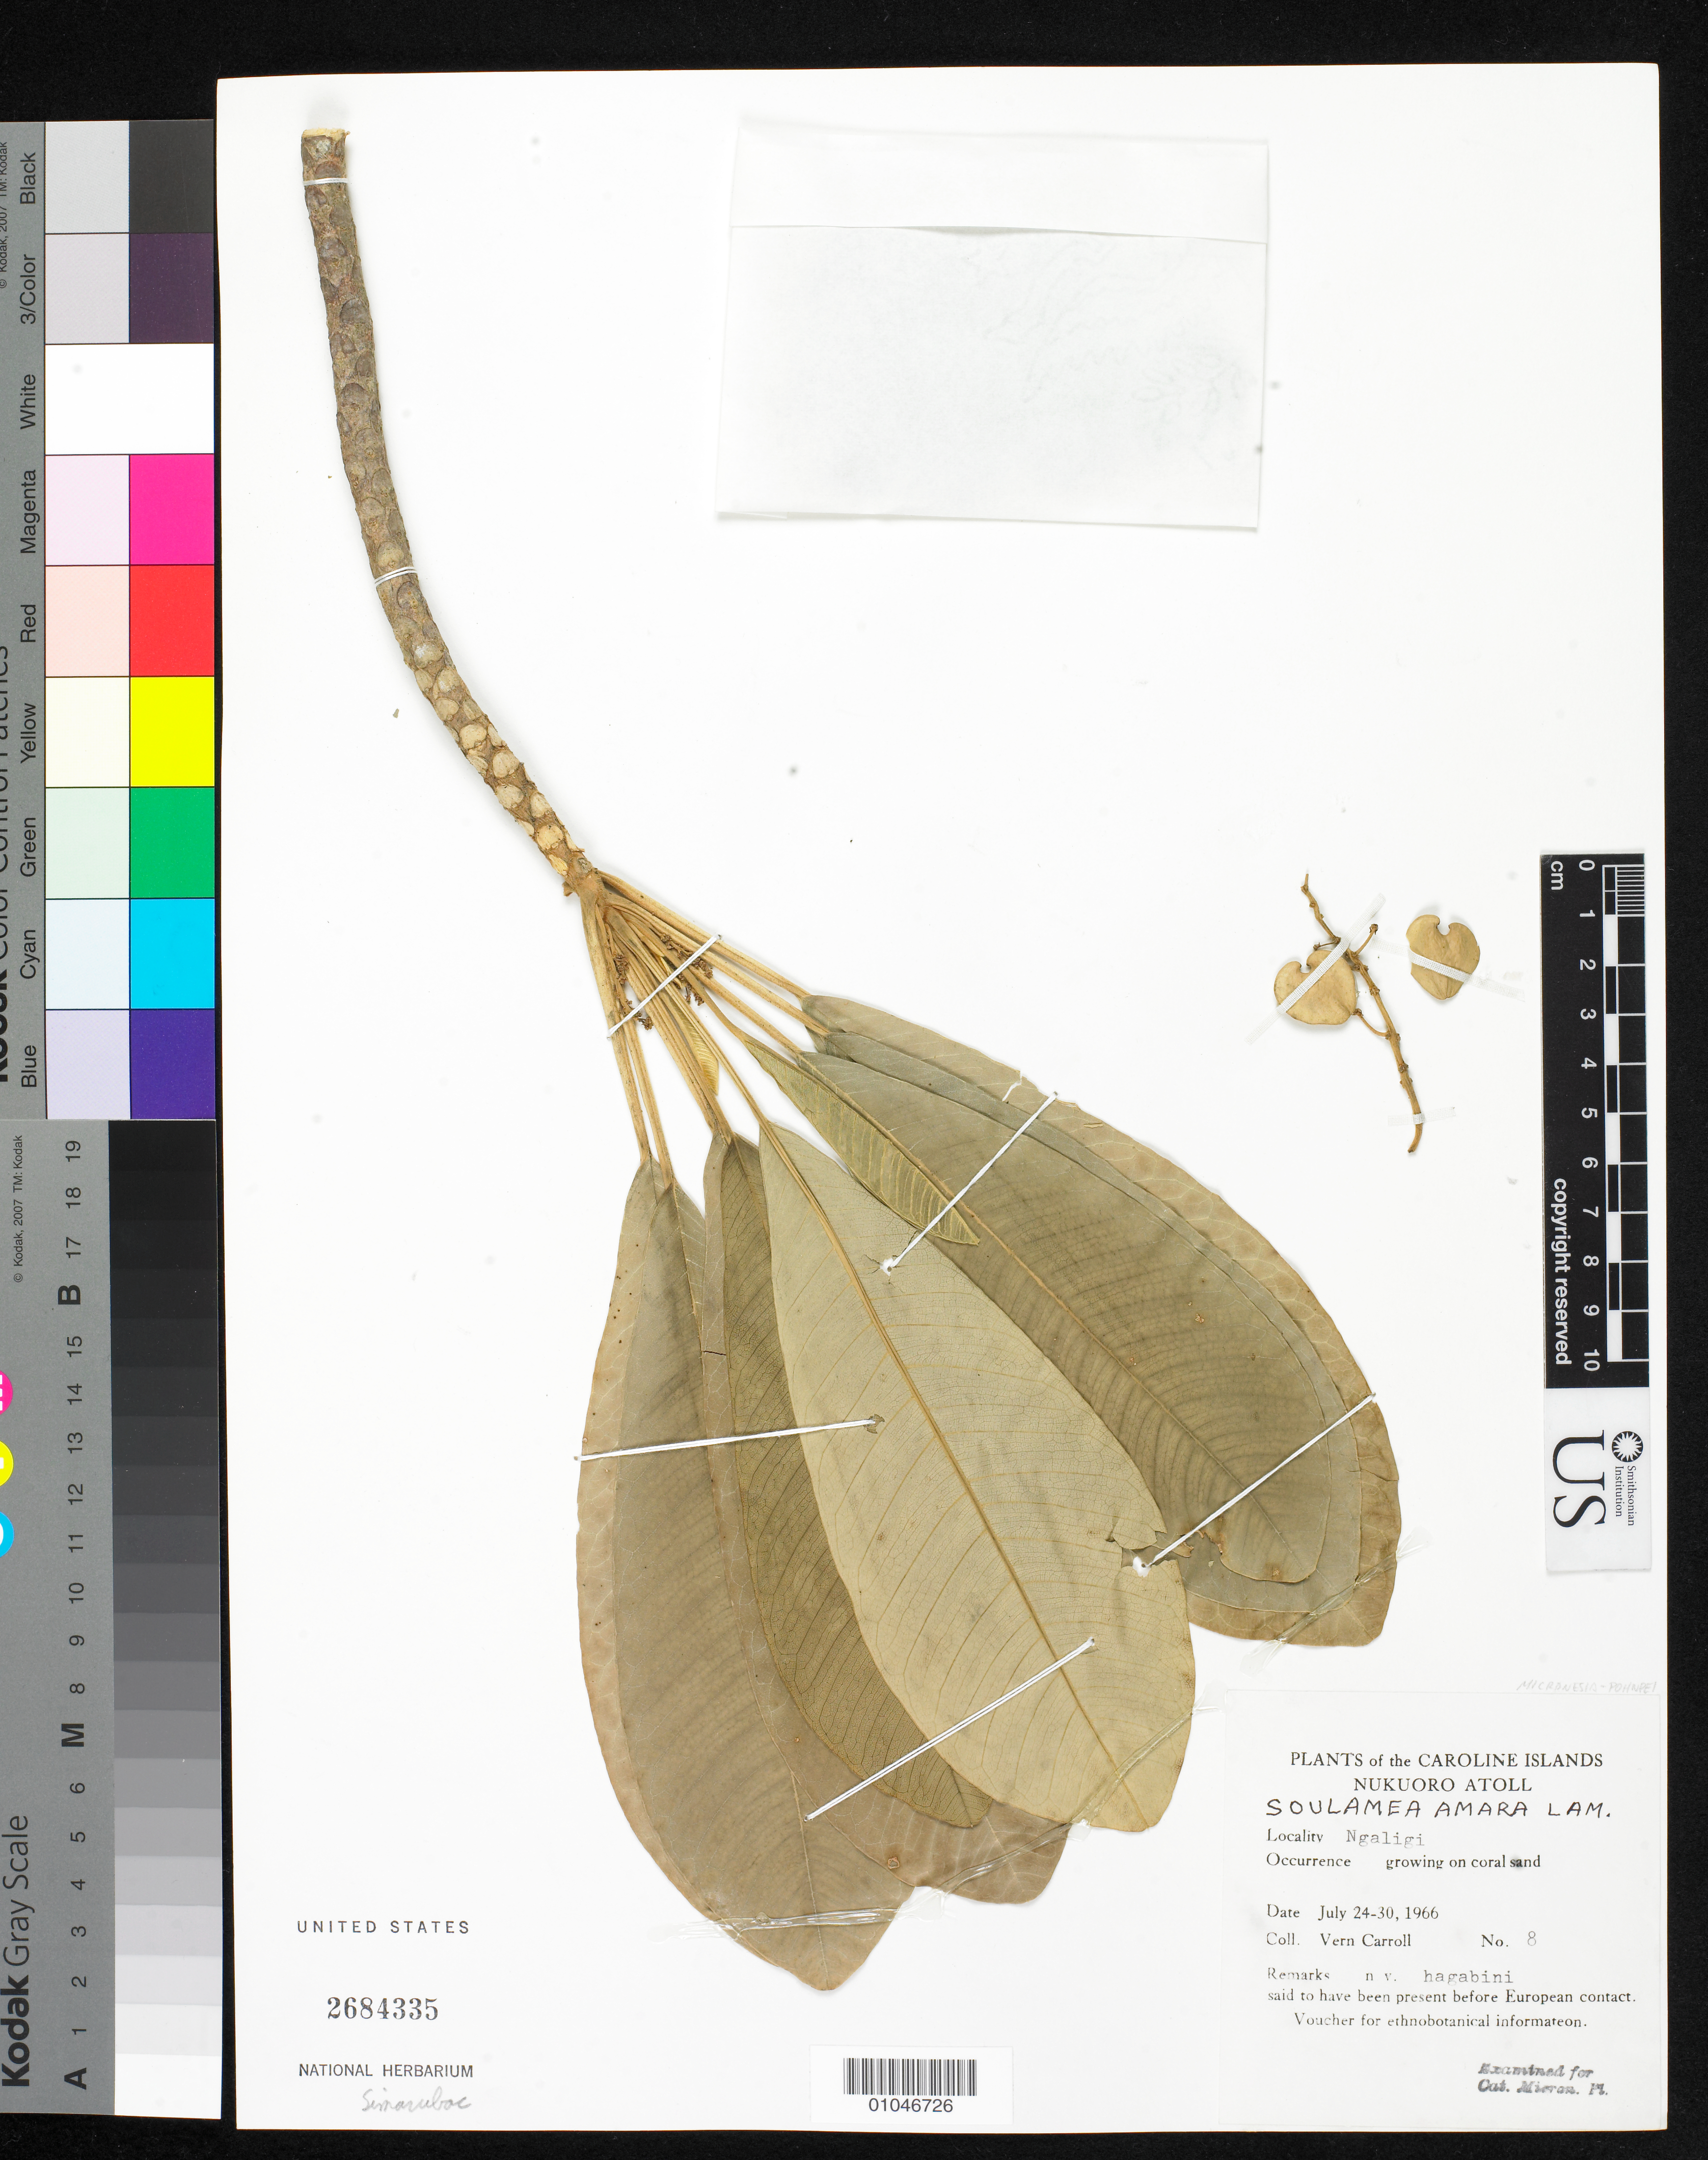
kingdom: Plantae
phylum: Tracheophyta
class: Magnoliopsida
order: Sapindales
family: Simaroubaceae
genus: Soulamea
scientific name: Soulamea amara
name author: Lam.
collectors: V. Carroll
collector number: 8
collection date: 1966-07-24/1966-07-30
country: Micronesia, Federated States of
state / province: Pohnpei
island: Nukuoro Atoll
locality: Ngaligi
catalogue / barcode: US 2684355